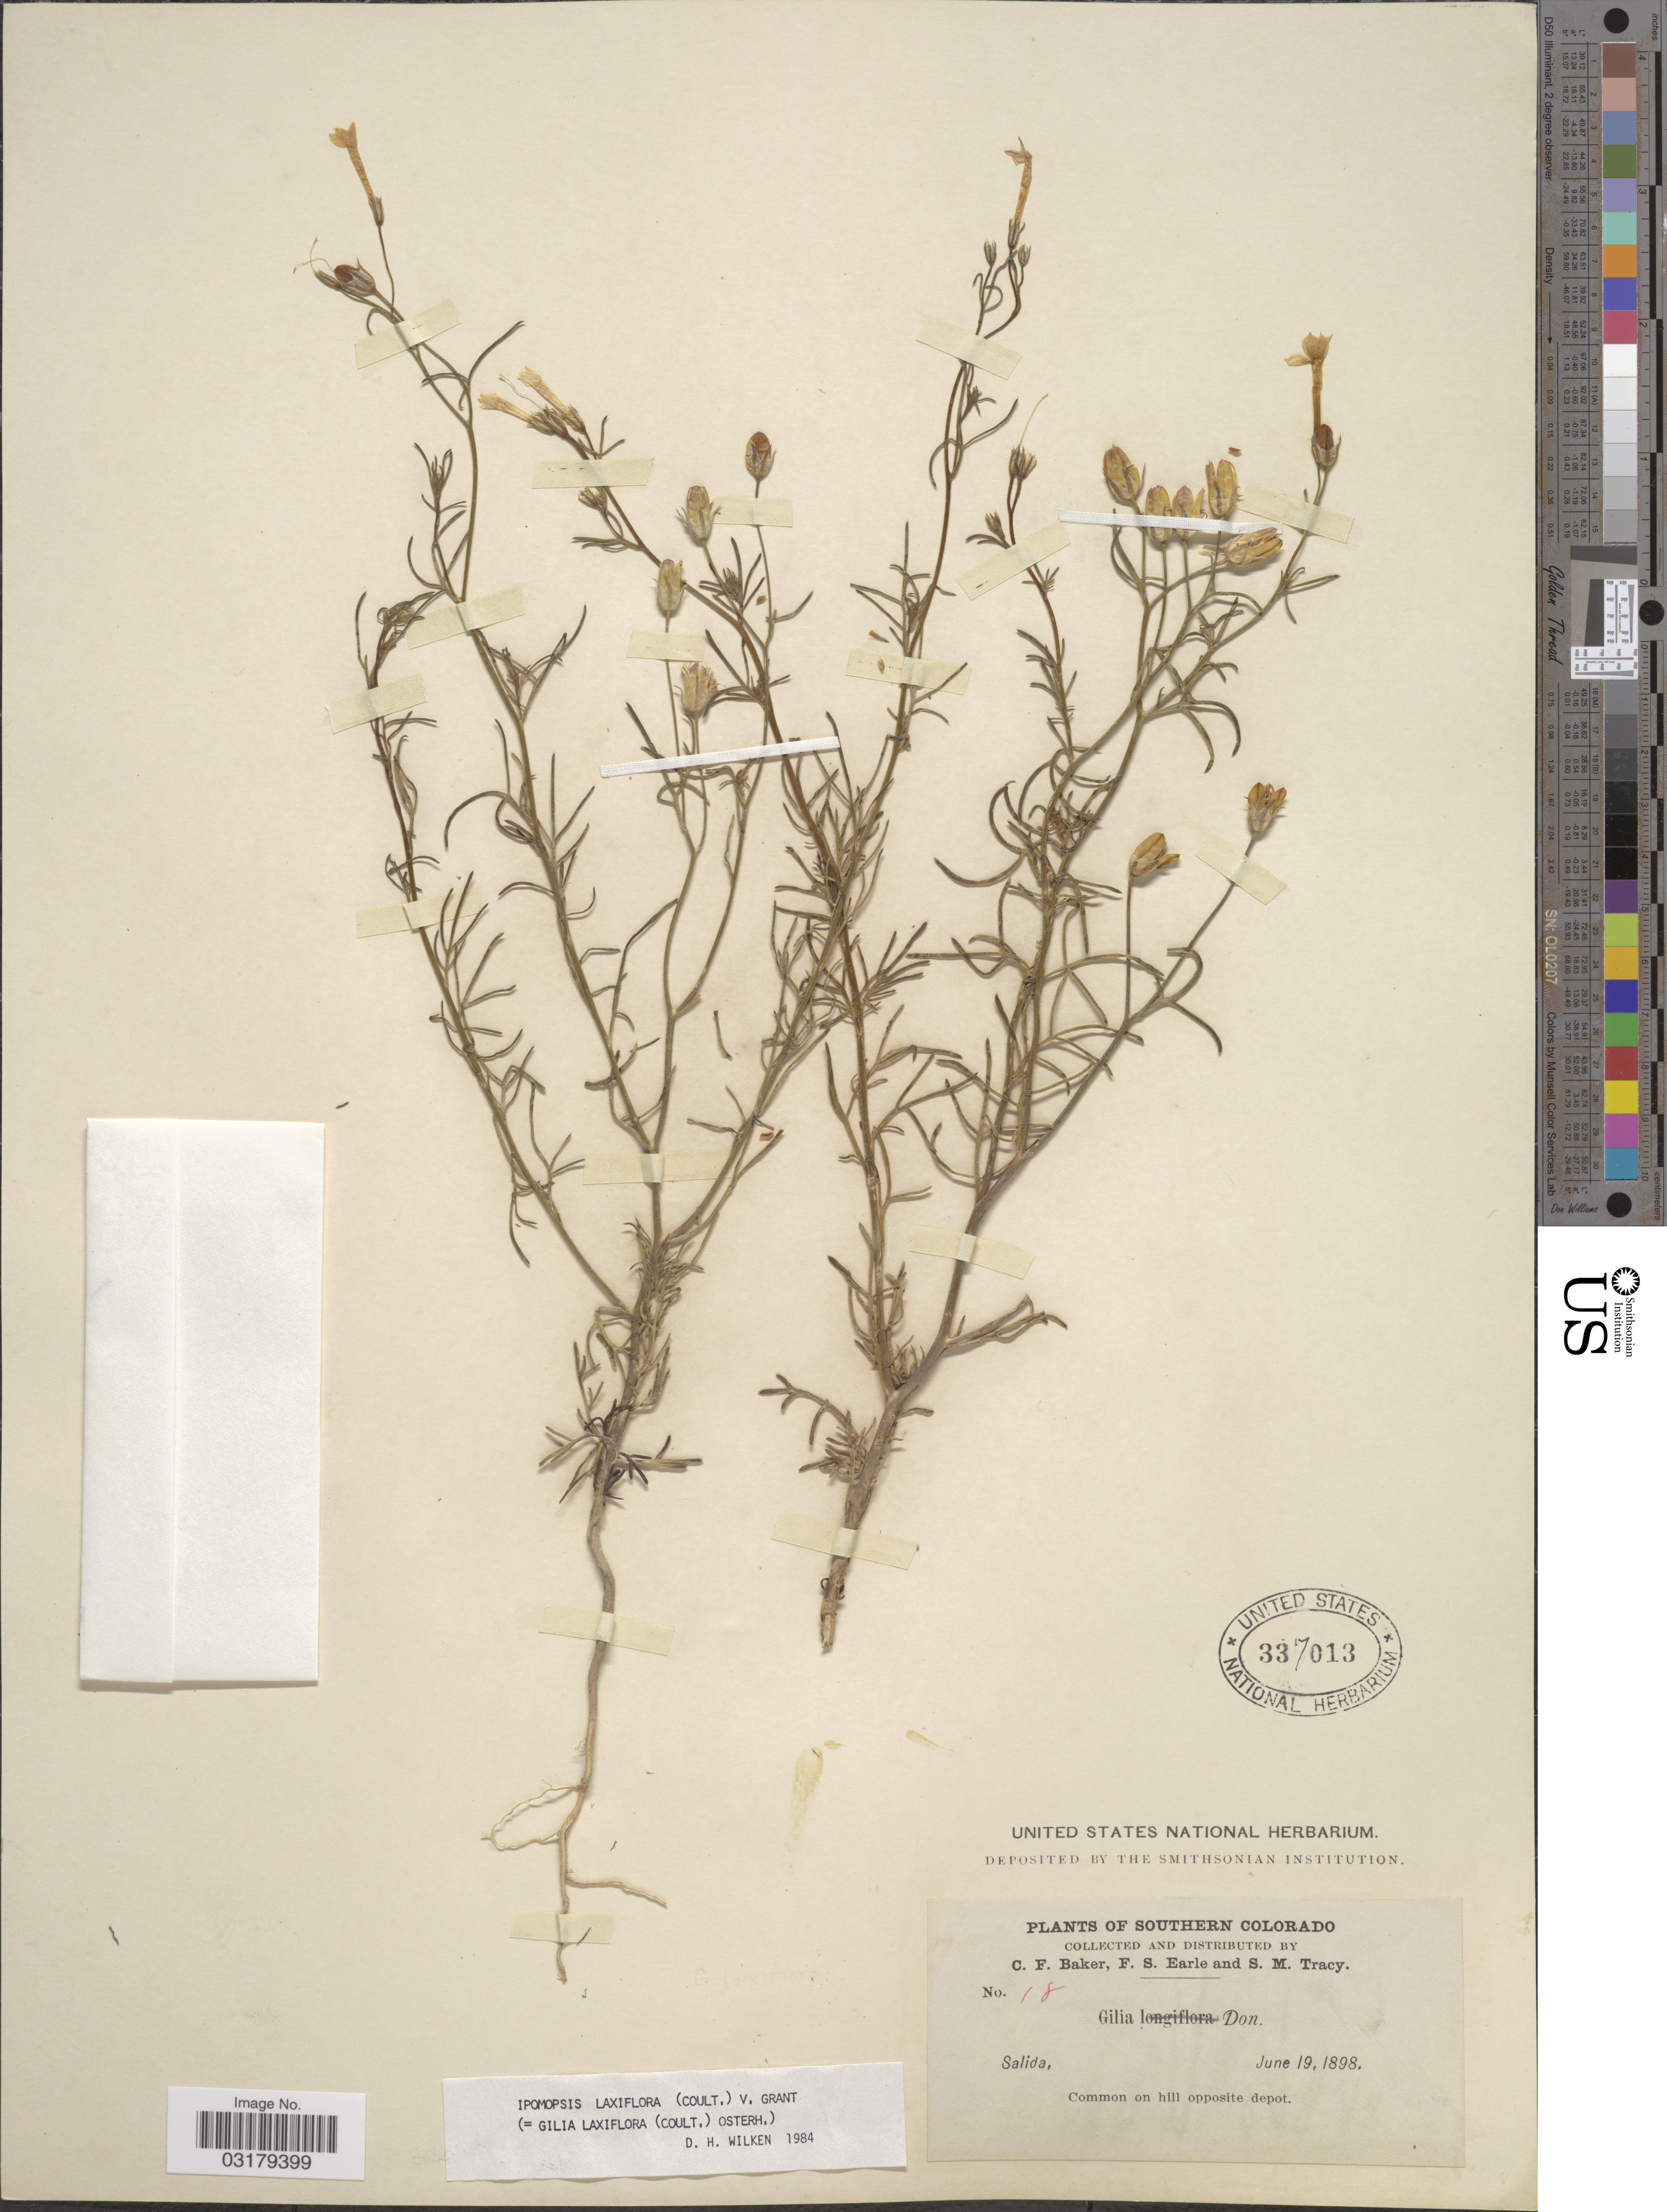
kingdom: Plantae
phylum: Tracheophyta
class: Magnoliopsida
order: Ericales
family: Polemoniaceae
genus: Ipomopsis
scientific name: Ipomopsis laxiflora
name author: (J.M. Coult.) V.E. Grant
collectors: C. F. Baker, F. S. Earle & S. M. Tracy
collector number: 18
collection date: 1898-06-19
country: United States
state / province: Colorado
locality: Southern Colorado. Salida.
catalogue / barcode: US 337013